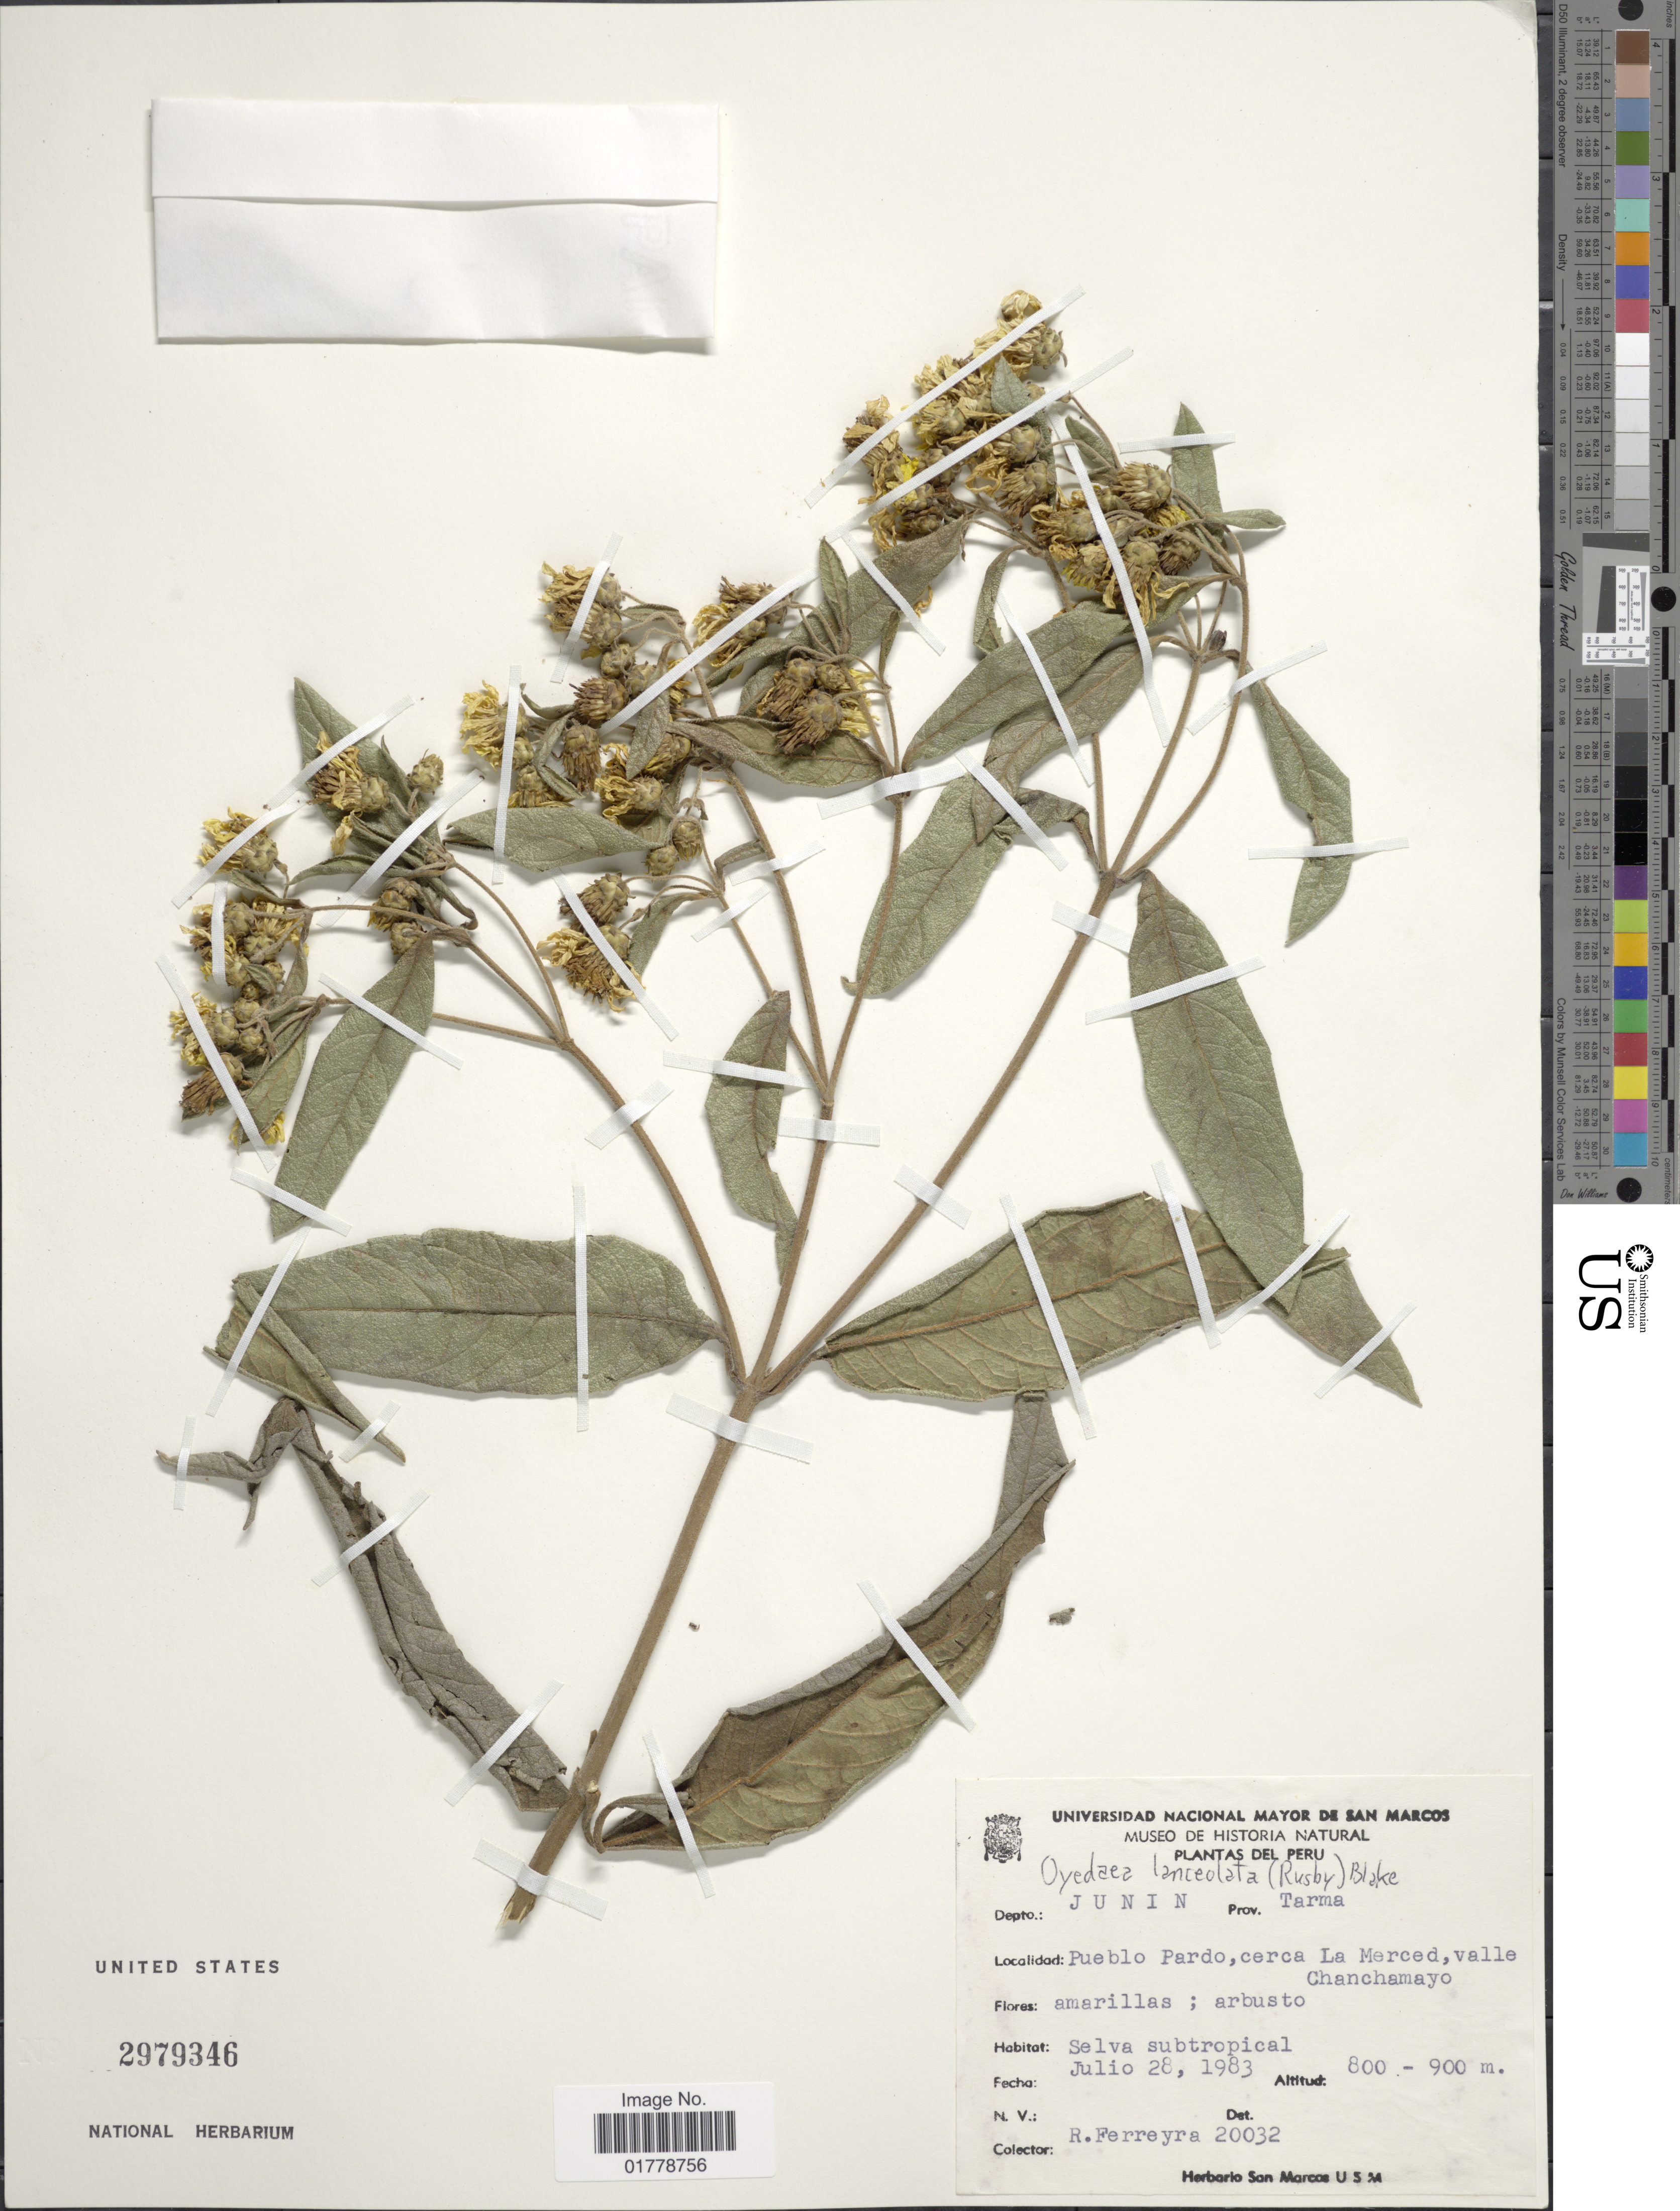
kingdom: Plantae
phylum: Tracheophyta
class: Magnoliopsida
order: Asterales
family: Asteraceae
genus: Oyedaea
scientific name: Oyedaea lanceolata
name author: (Rusby) S.F. Blake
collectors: R. A. Ferreyra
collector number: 20032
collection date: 1983-07-28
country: Peru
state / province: Junín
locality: Depto.: Junin. Prov. Tarma. Pueblo Pardo, cerca La Merced, valle Chanchamayo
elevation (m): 800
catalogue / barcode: US 2979346